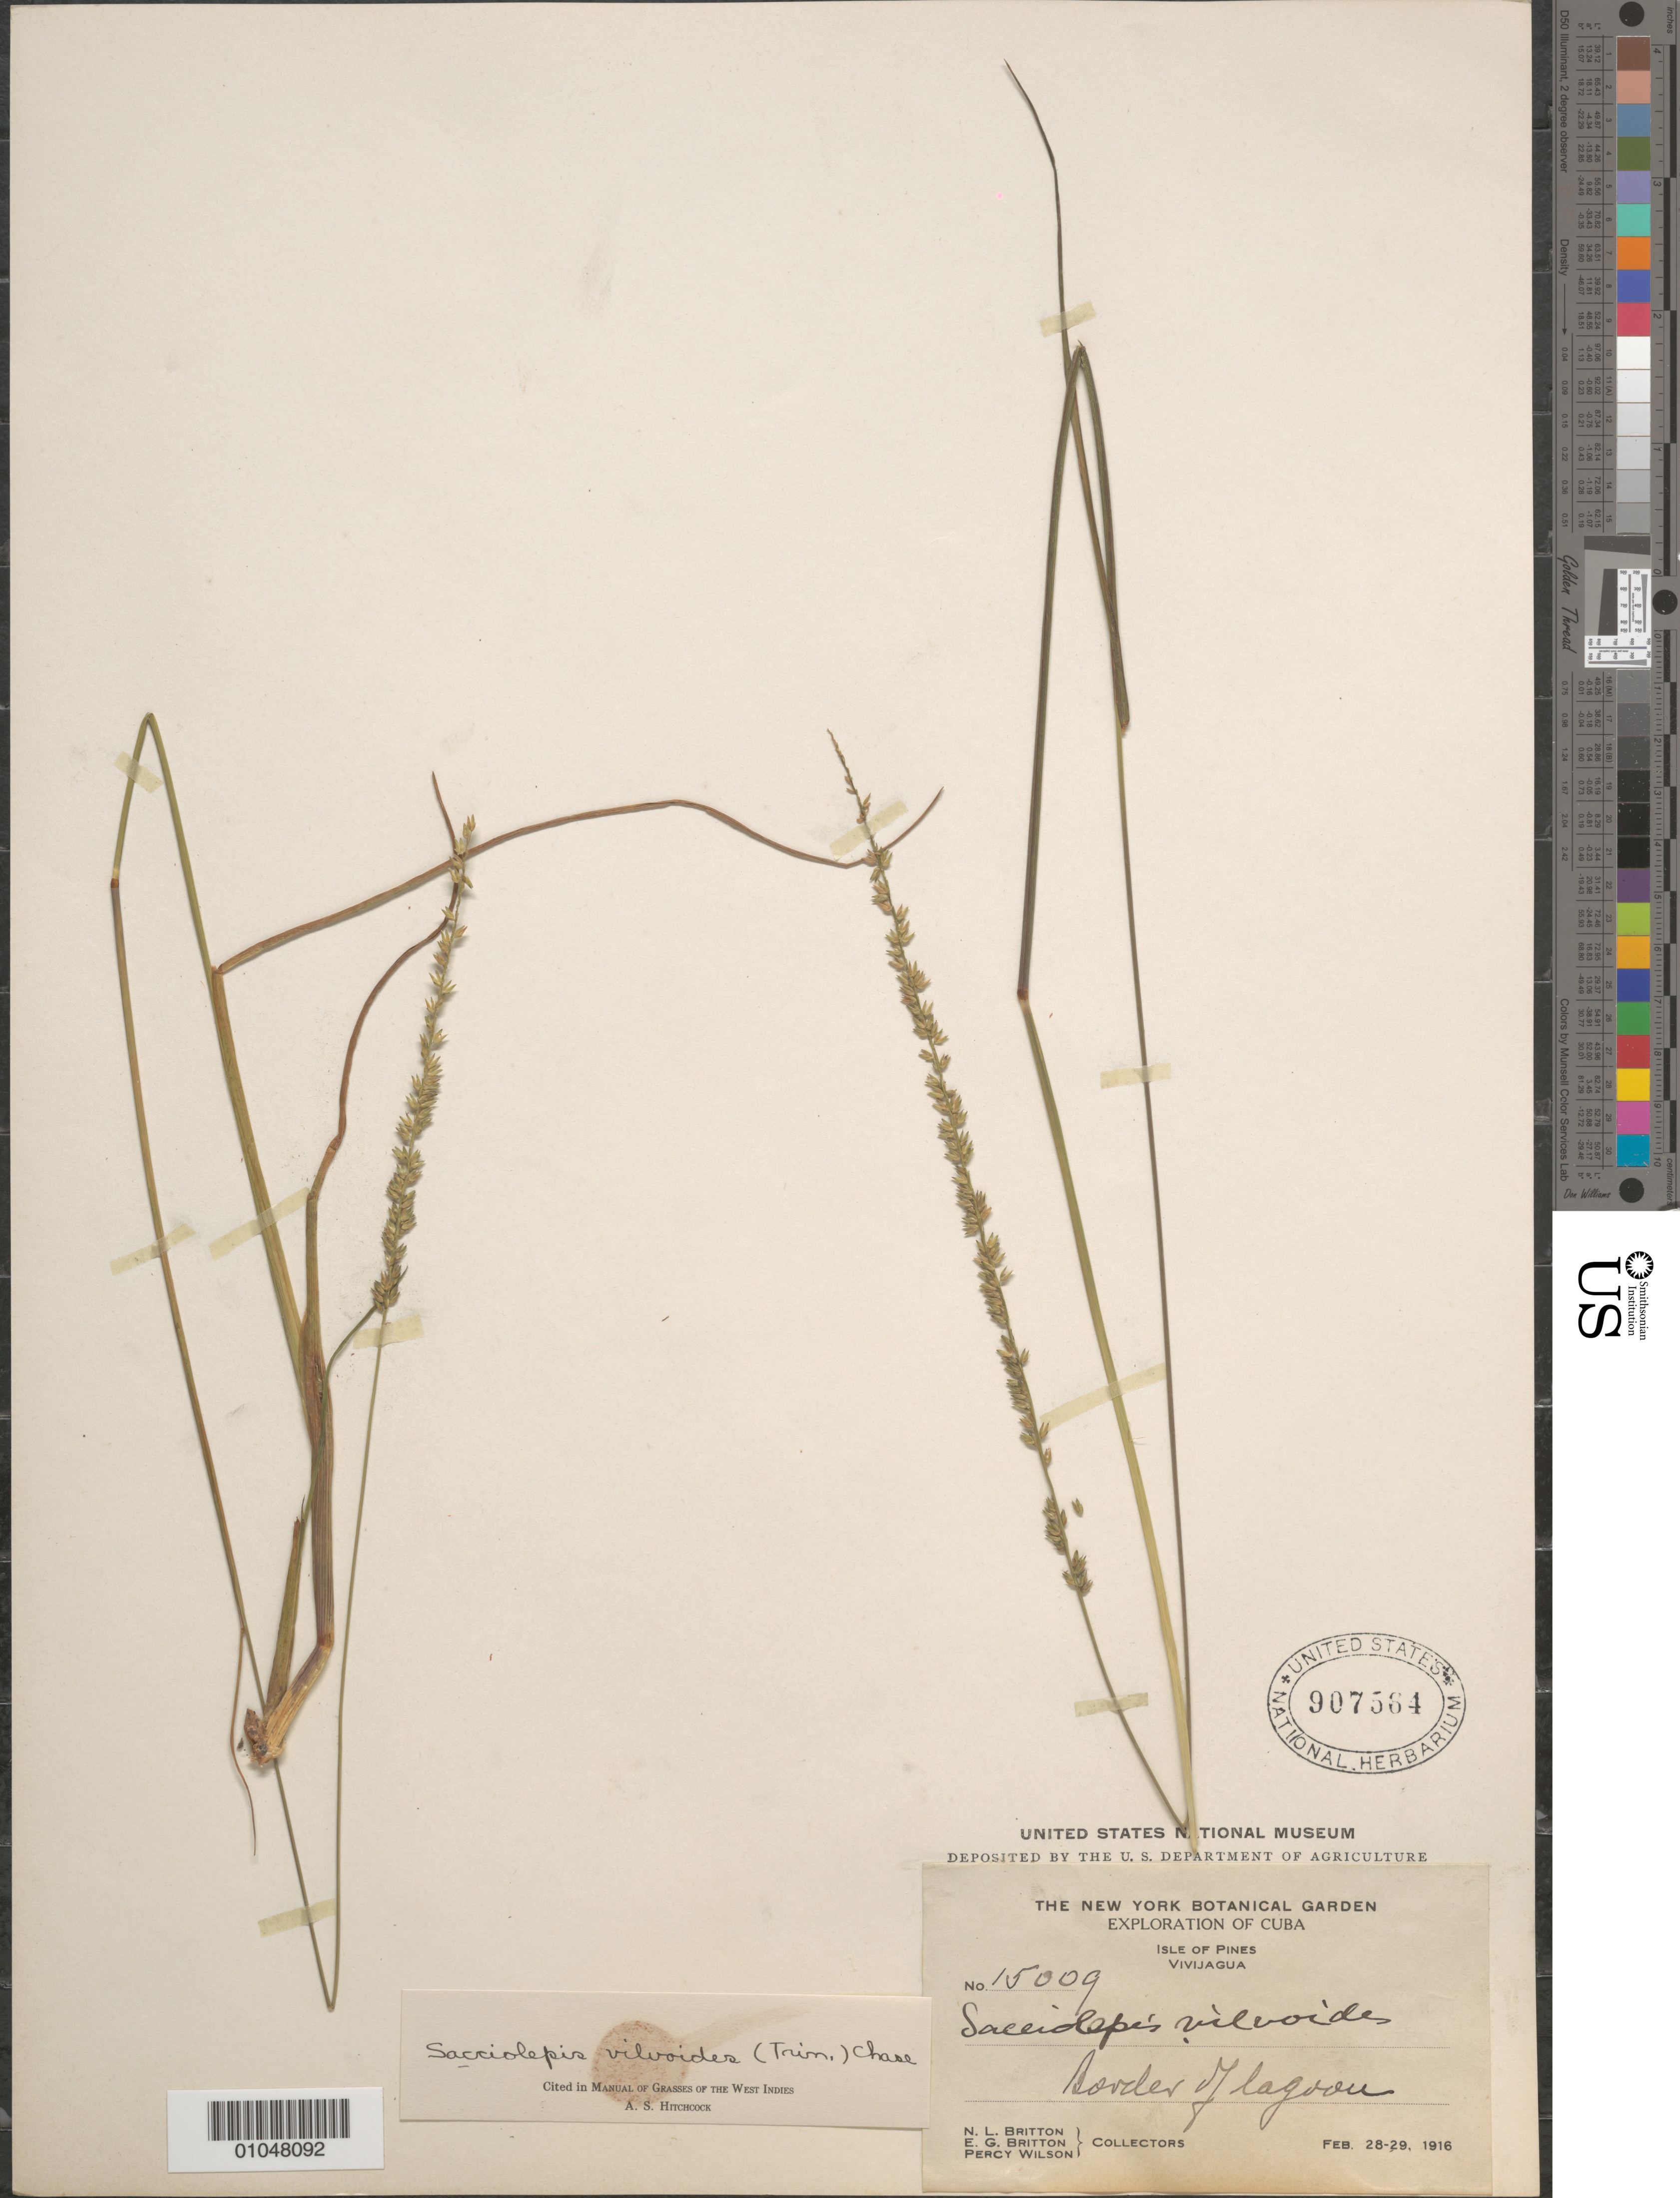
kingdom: Plantae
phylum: Tracheophyta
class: Liliopsida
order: Poales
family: Poaceae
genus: Sacciolepis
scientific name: Sacciolepis vilvoides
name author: (Trin.) Chase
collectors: N. Britton, E. G. Britton & P. Wilson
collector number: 15009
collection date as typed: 28 Feb 1916 to 29 Feb 1916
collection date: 1916-02-28/1916-02-29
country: Cuba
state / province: Isla de la Juventud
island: Isla de la Juventud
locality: Vivijagua, border of lagoon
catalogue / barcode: US 907584